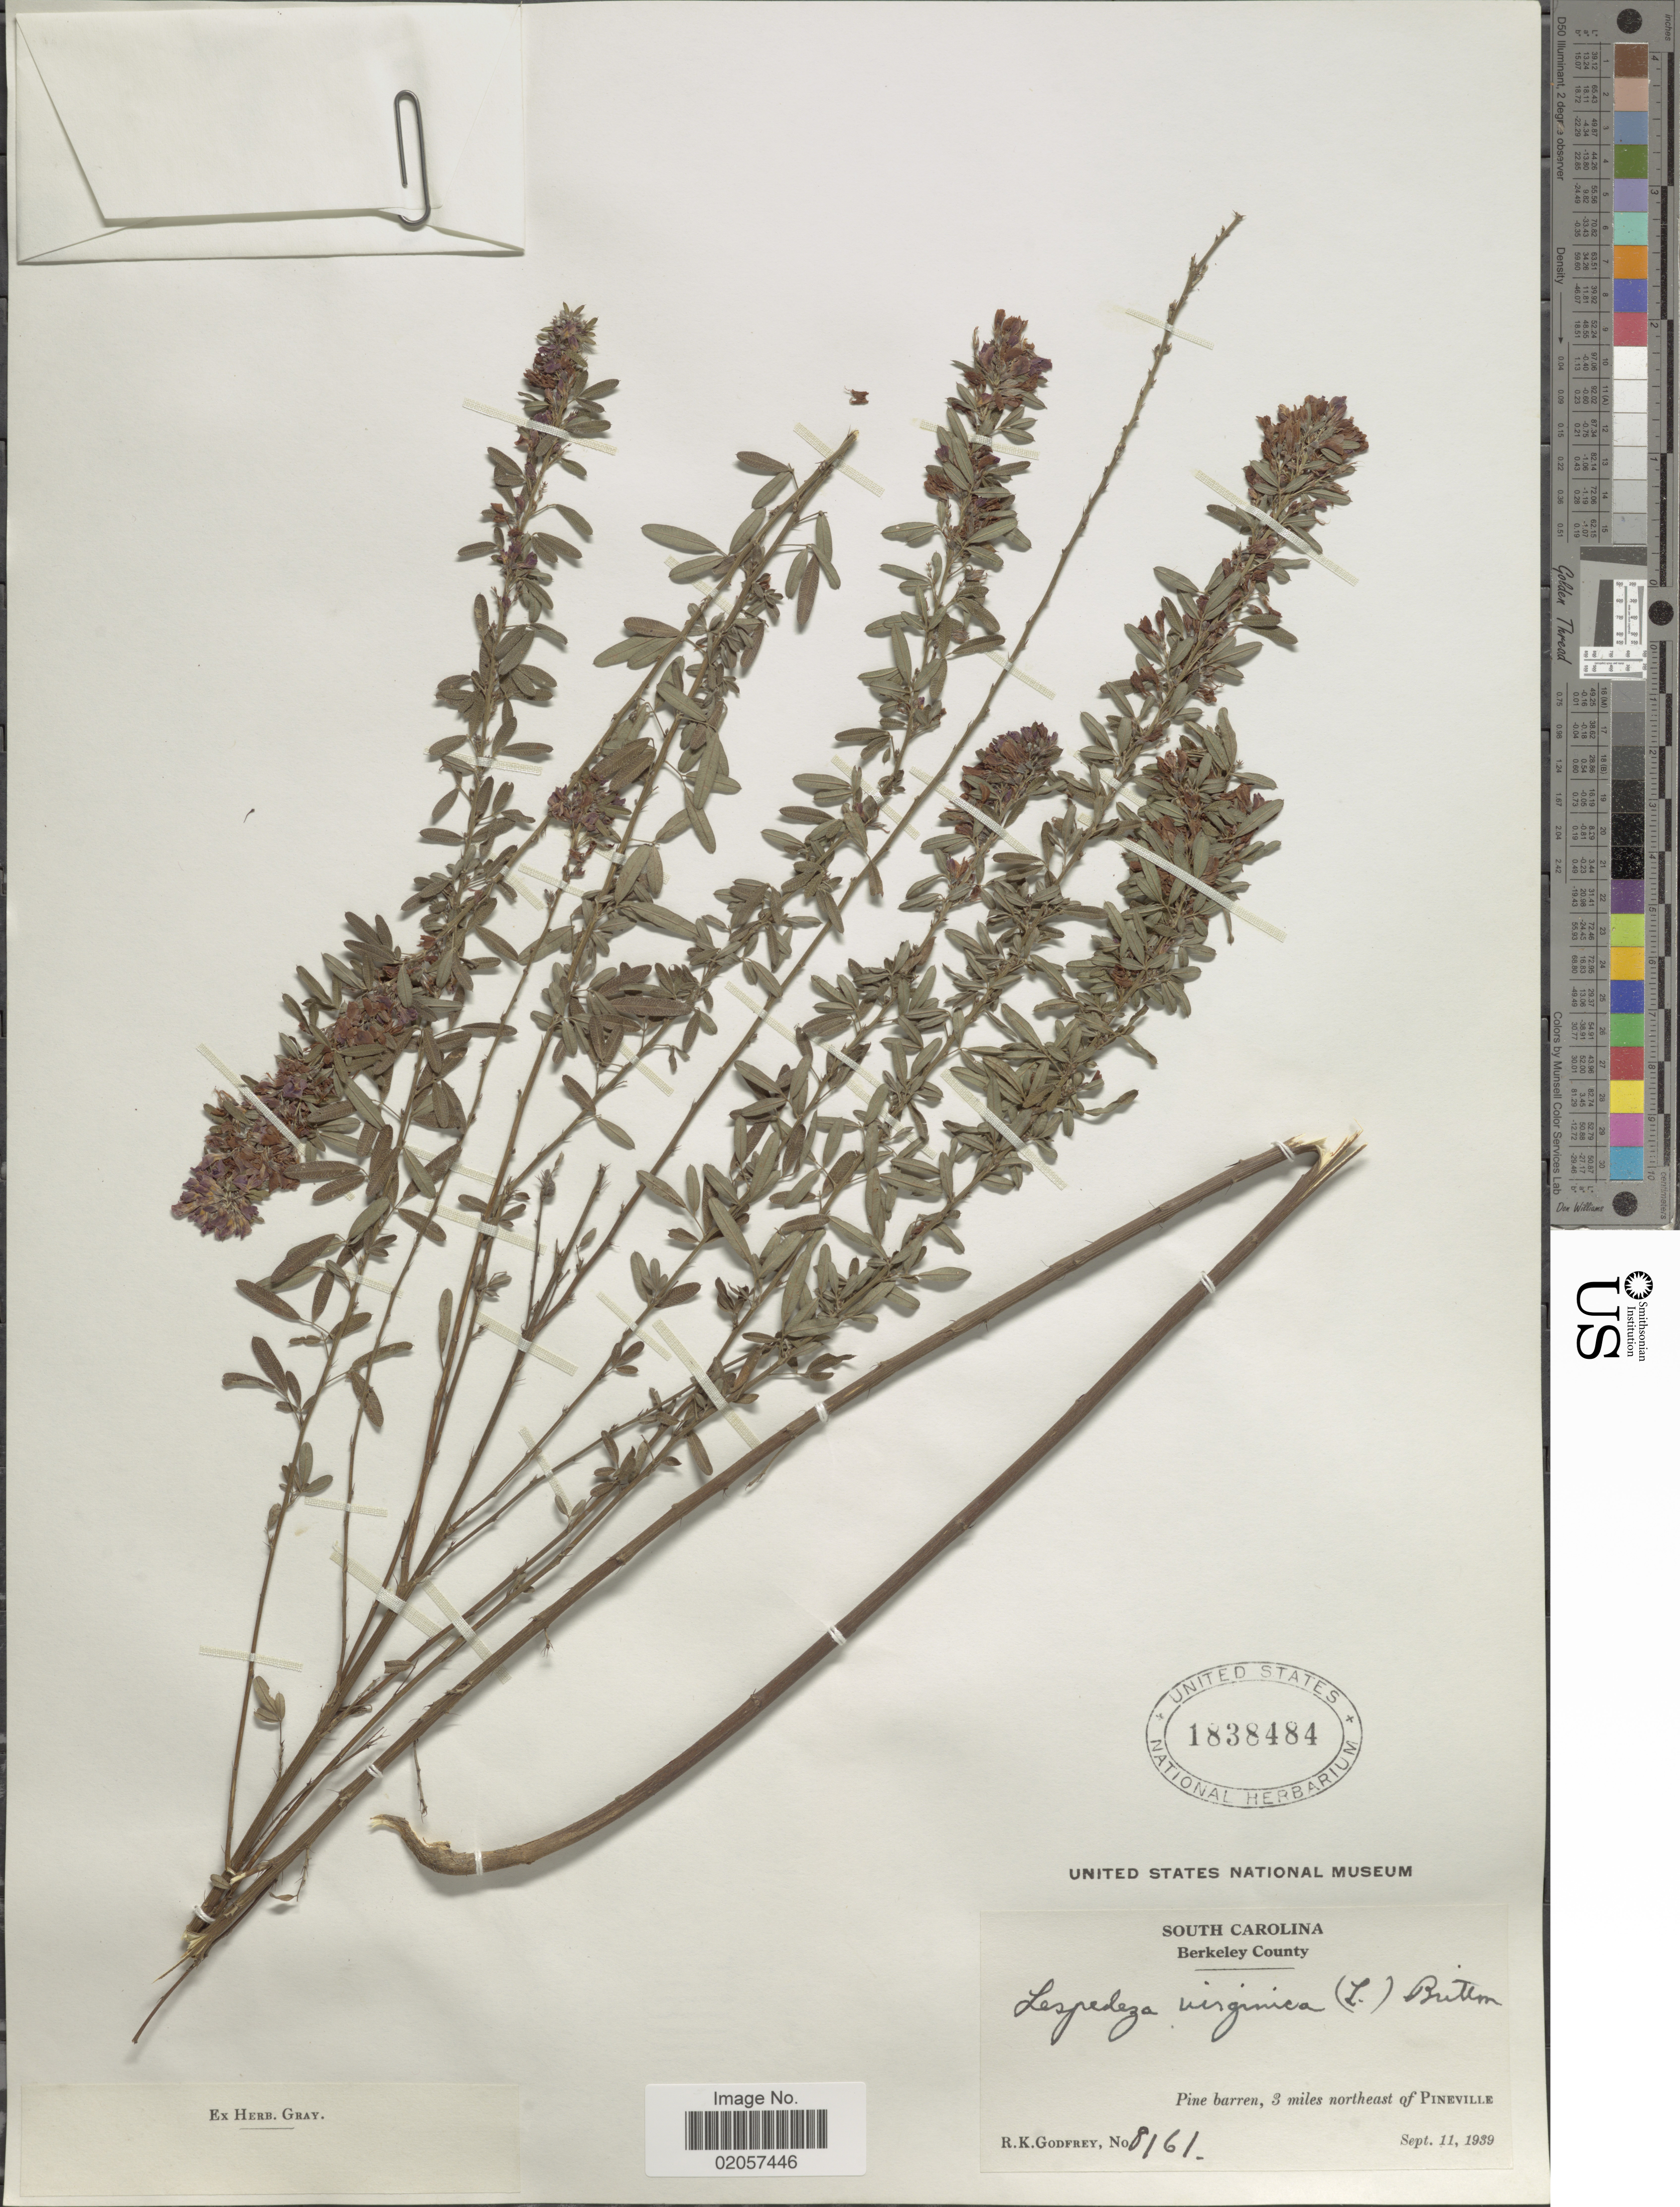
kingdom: Plantae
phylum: Tracheophyta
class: Magnoliopsida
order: Fabales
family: Fabaceae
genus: Lespedeza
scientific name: Lespedeza virginica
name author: (L.) Britton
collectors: R. K. Godfrey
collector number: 8161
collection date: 1939-09-11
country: United States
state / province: South Carolina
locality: South Carolina. Berkeley County, Pine barren, 3 miles northeast of Pineville.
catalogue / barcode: US 1838484